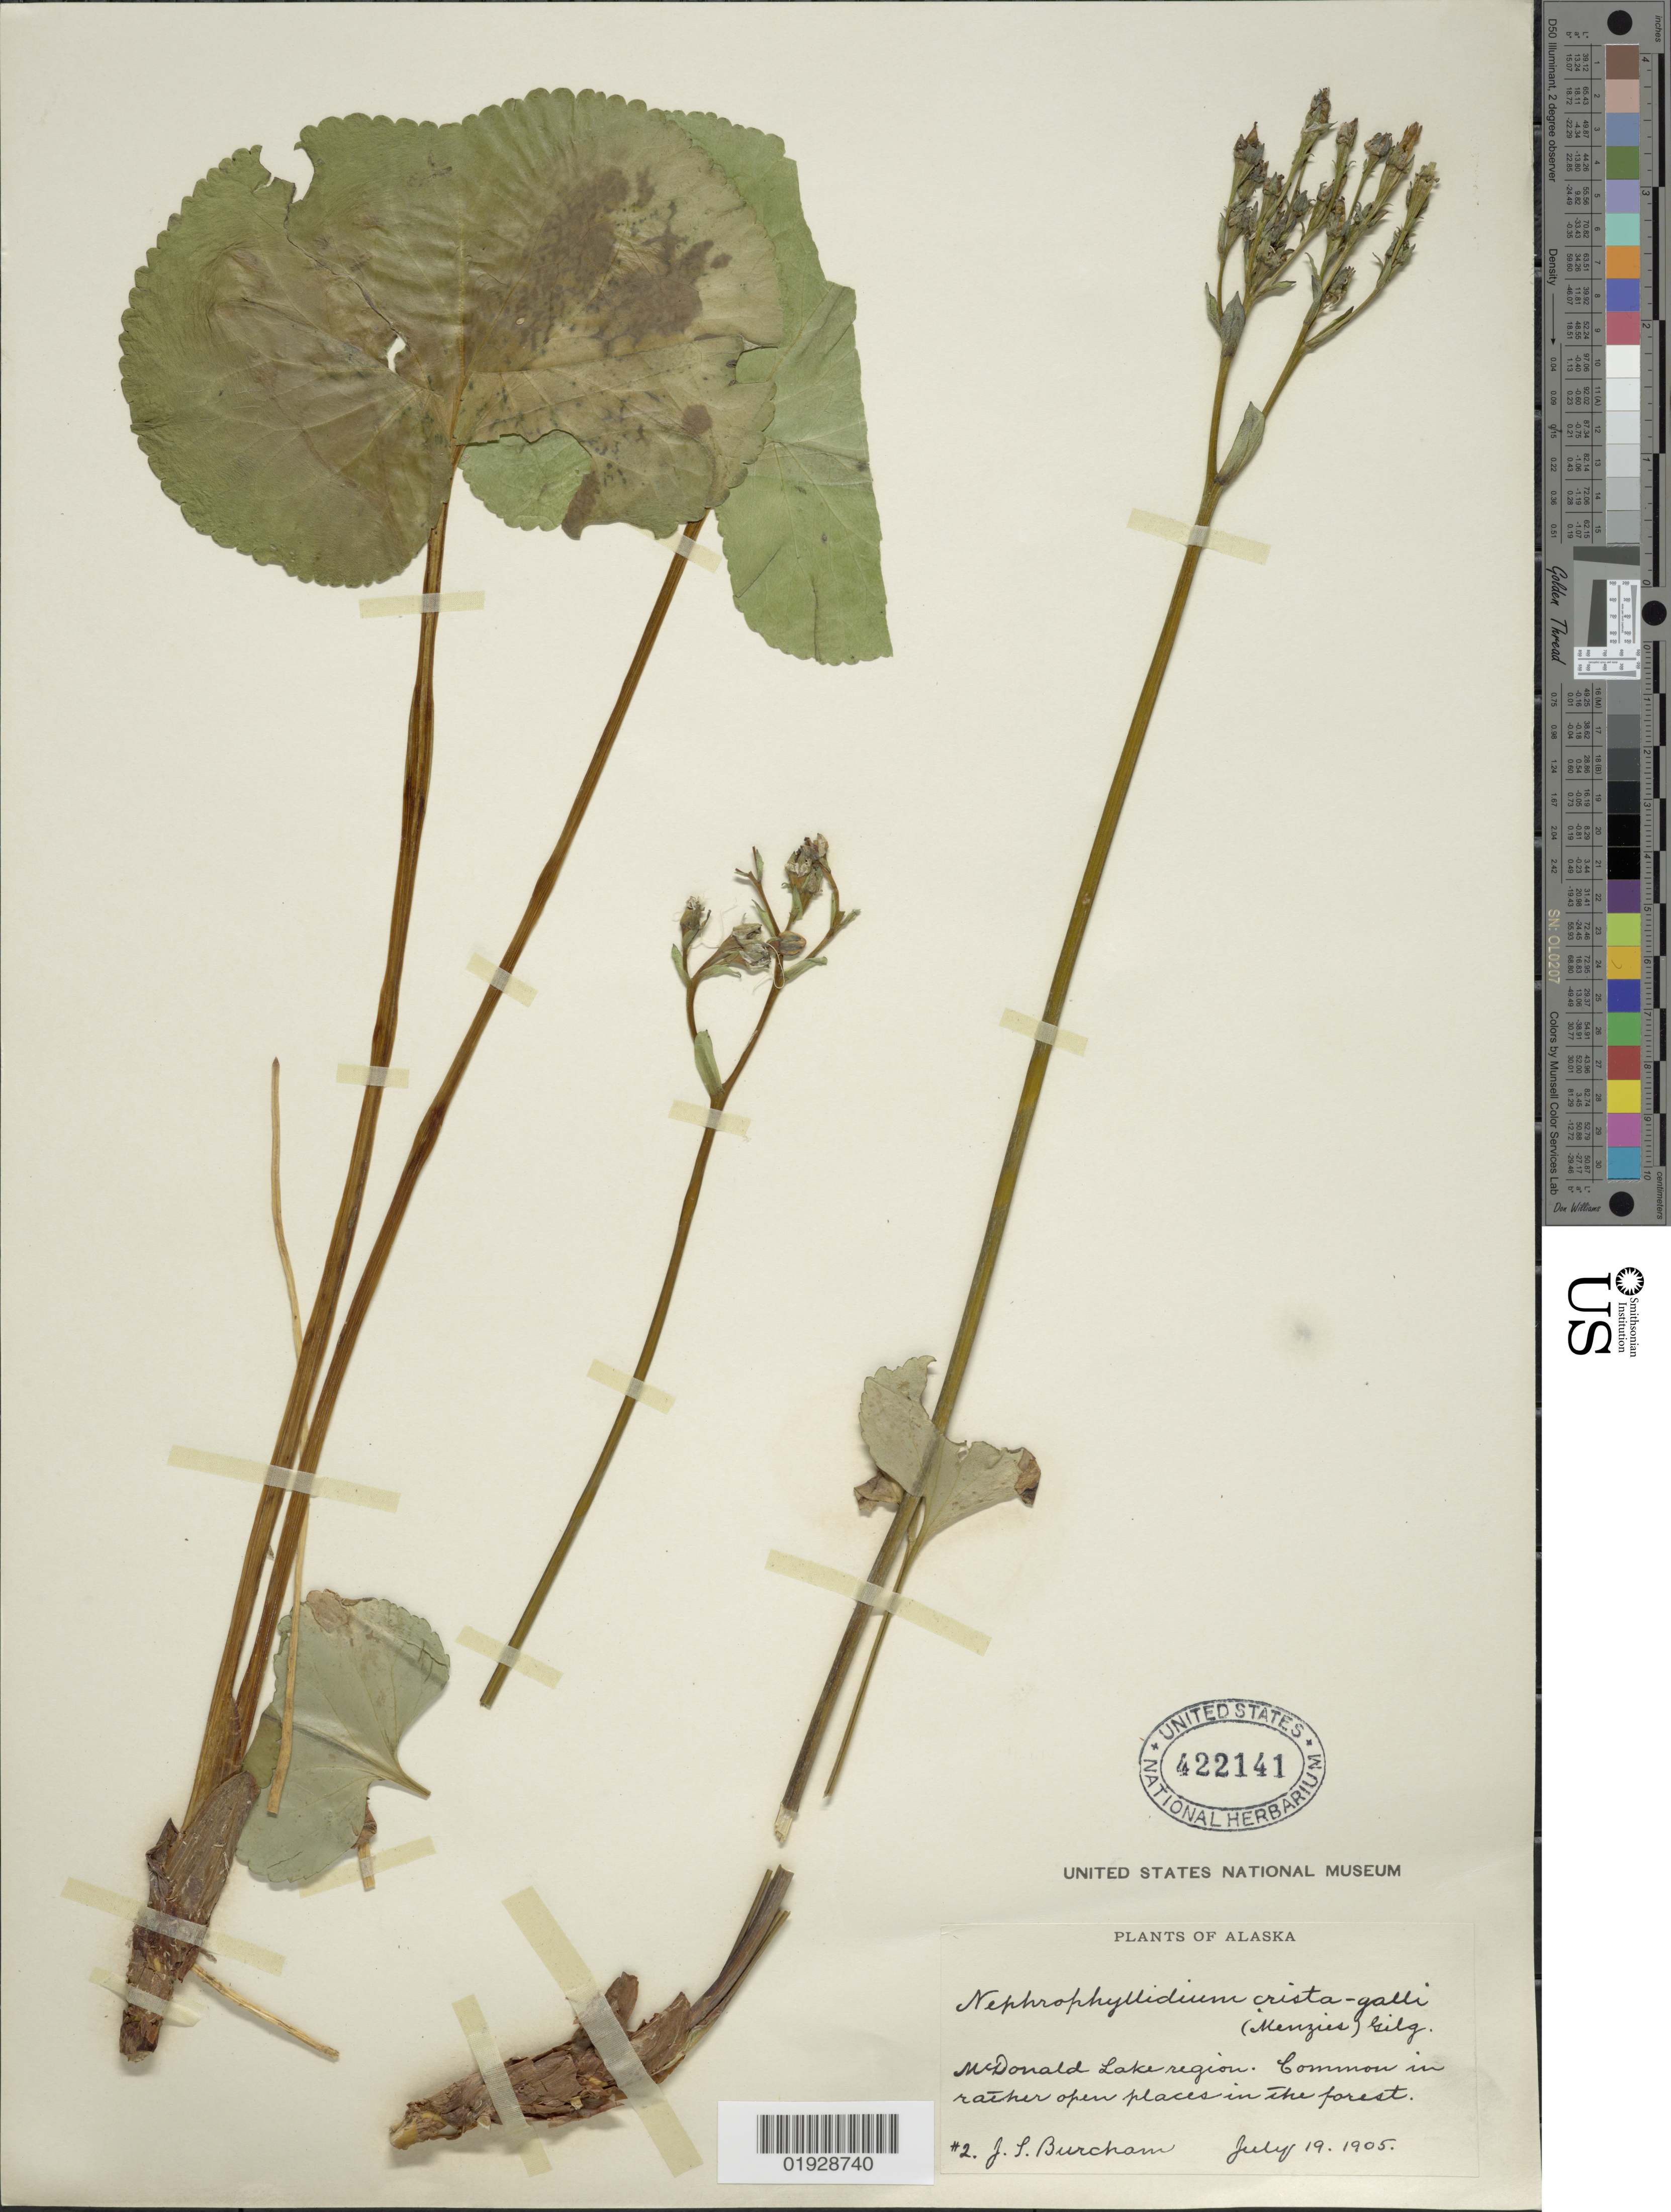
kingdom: Plantae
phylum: Tracheophyta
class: Magnoliopsida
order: Asterales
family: Menyanthaceae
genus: Nephrophyllidium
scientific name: Nephrophyllidium crista-galli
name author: (Menzies ex Hook.) Gilg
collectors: J. Burcham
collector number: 2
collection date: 1905-07-19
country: United States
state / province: Alaska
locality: McDonald Lake region.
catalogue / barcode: US 422141